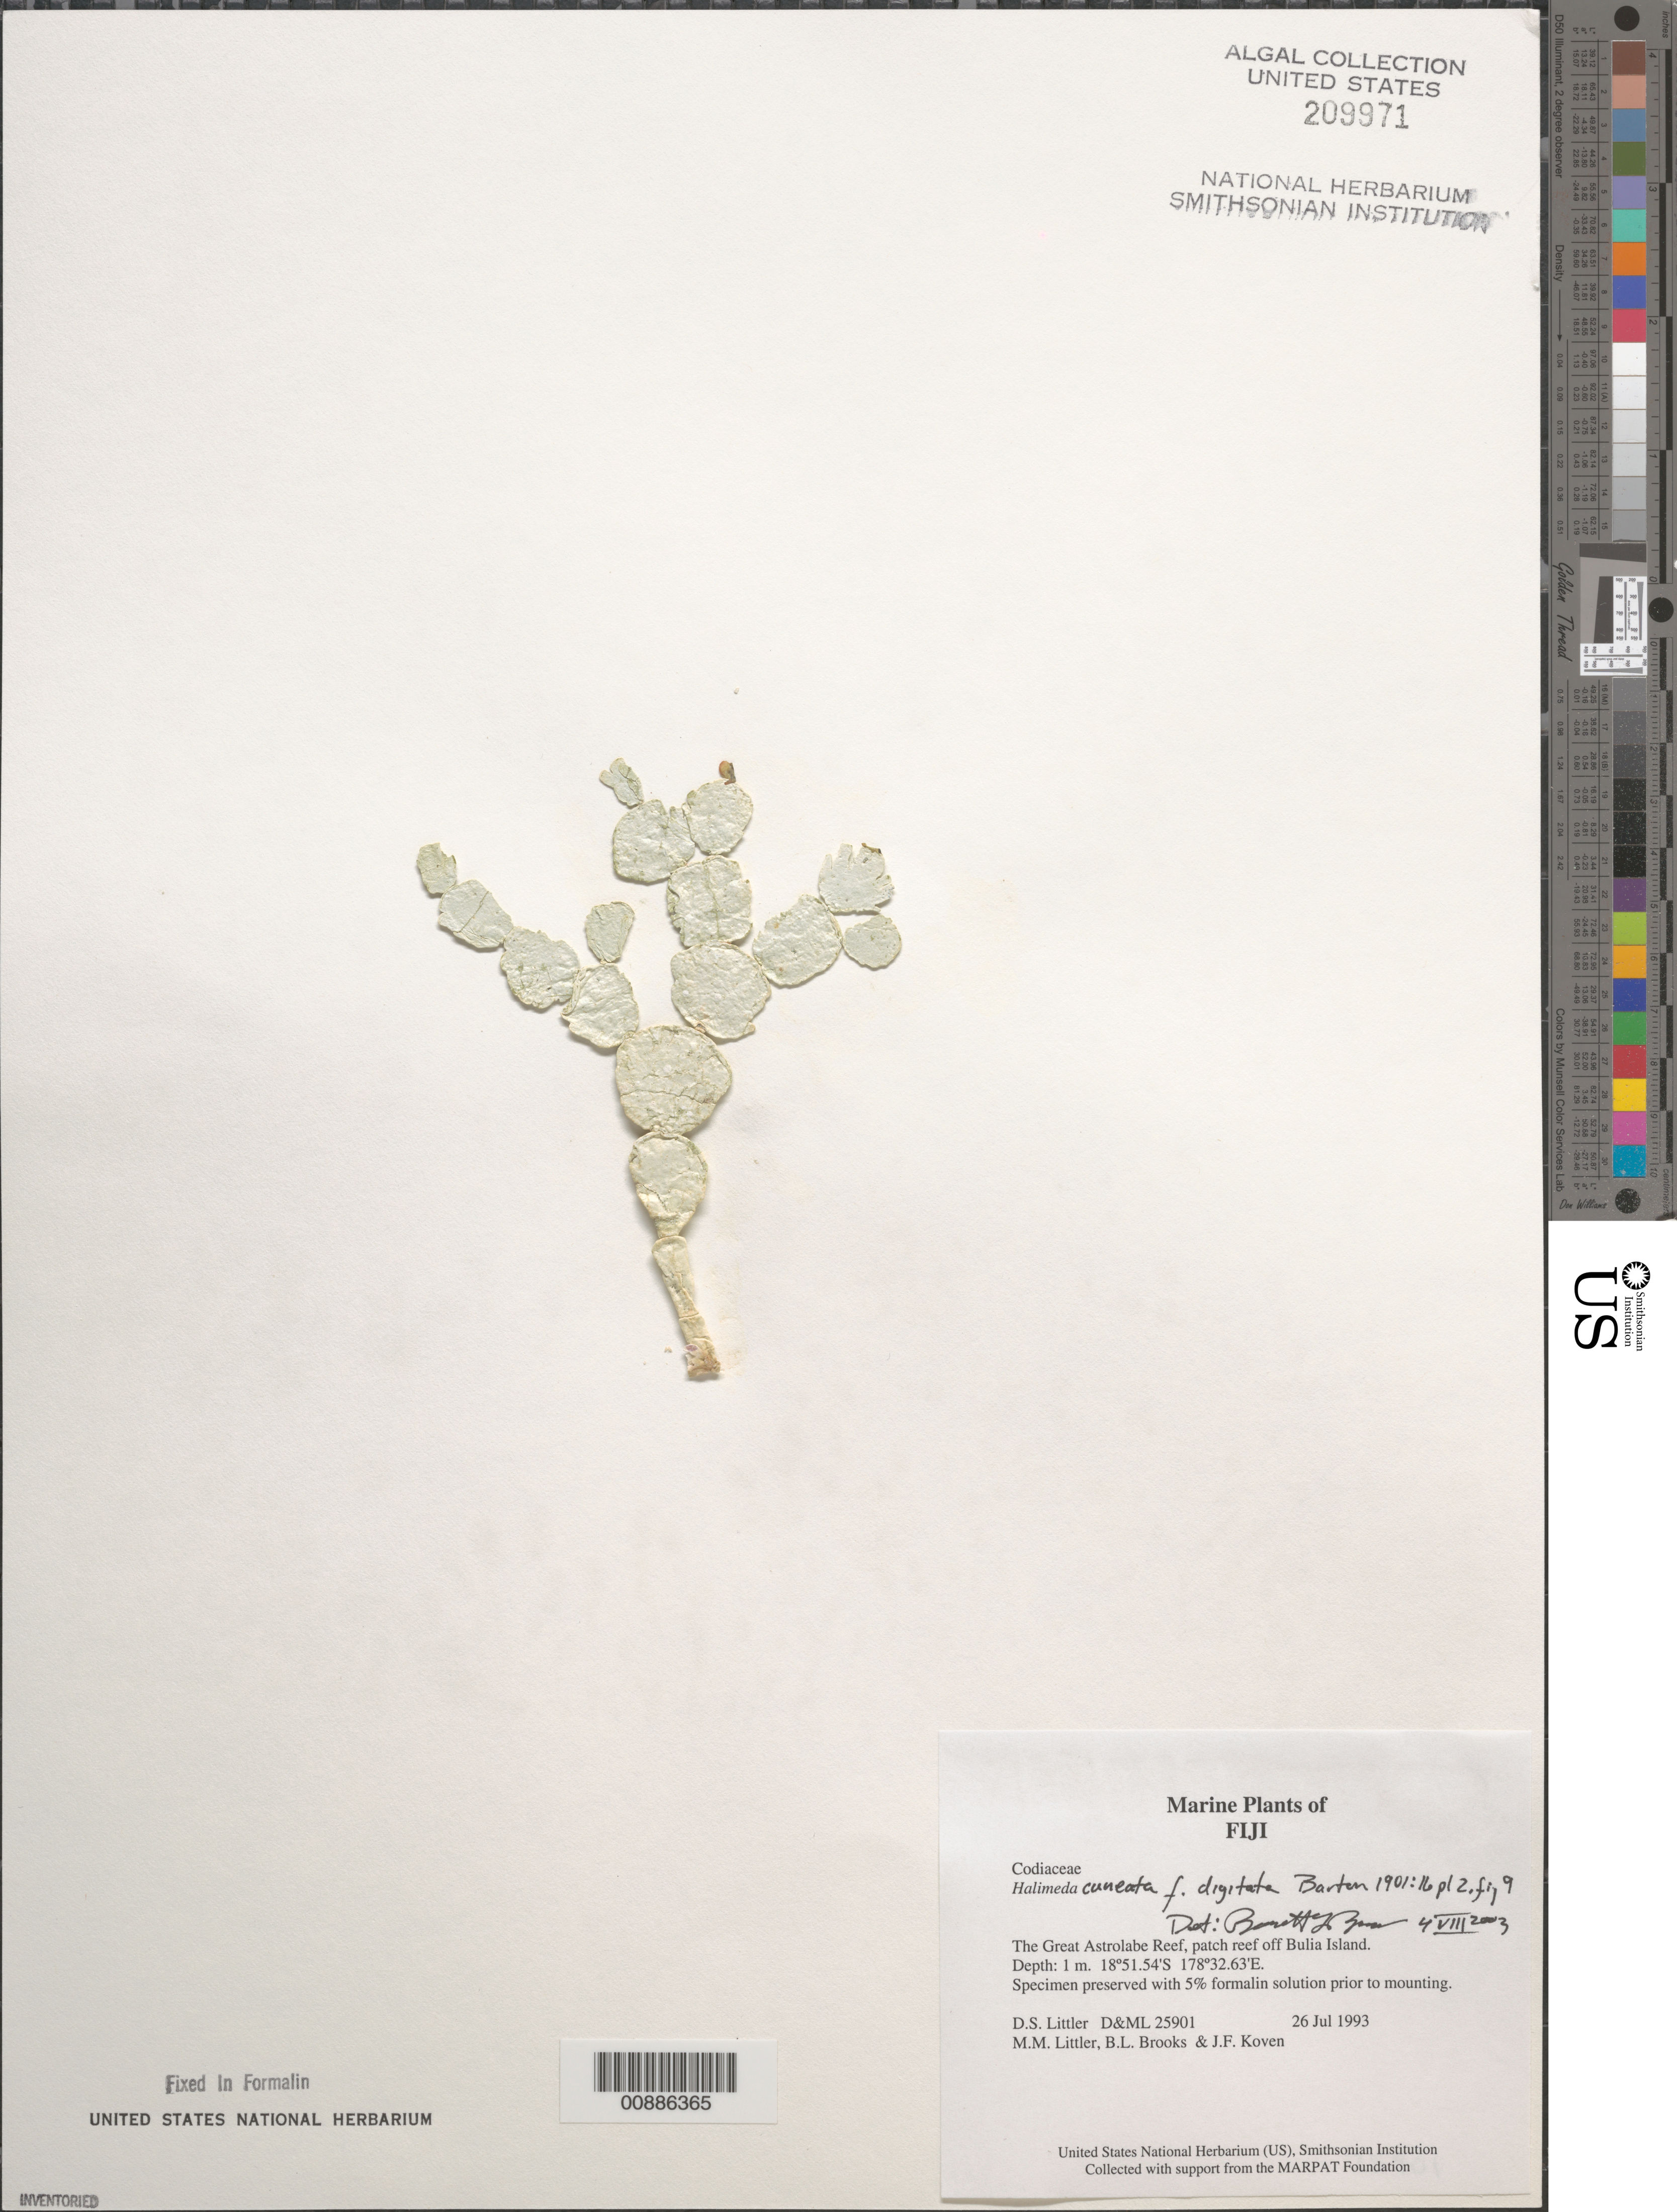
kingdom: Plantae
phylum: Chlorophyta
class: Ulvophyceae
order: Bryopsidales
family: Halimedaceae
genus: Halimeda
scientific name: Halimeda cuneata f. digitata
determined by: Brooks, B. L., (BOT), Smithsonian Institution - National Museum of Natural History (UNITED STATES)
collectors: D. S. Littler, M. M. Littler, B. Brooks & J. Koven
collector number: D&ML 25901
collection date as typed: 26 Jul 1993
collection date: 1993-07-26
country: Fiji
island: Bulia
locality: Great Astrolabe Reef, patch reef off Bulia Island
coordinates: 18 51.54'S, 178 32.63'E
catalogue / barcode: US 209971